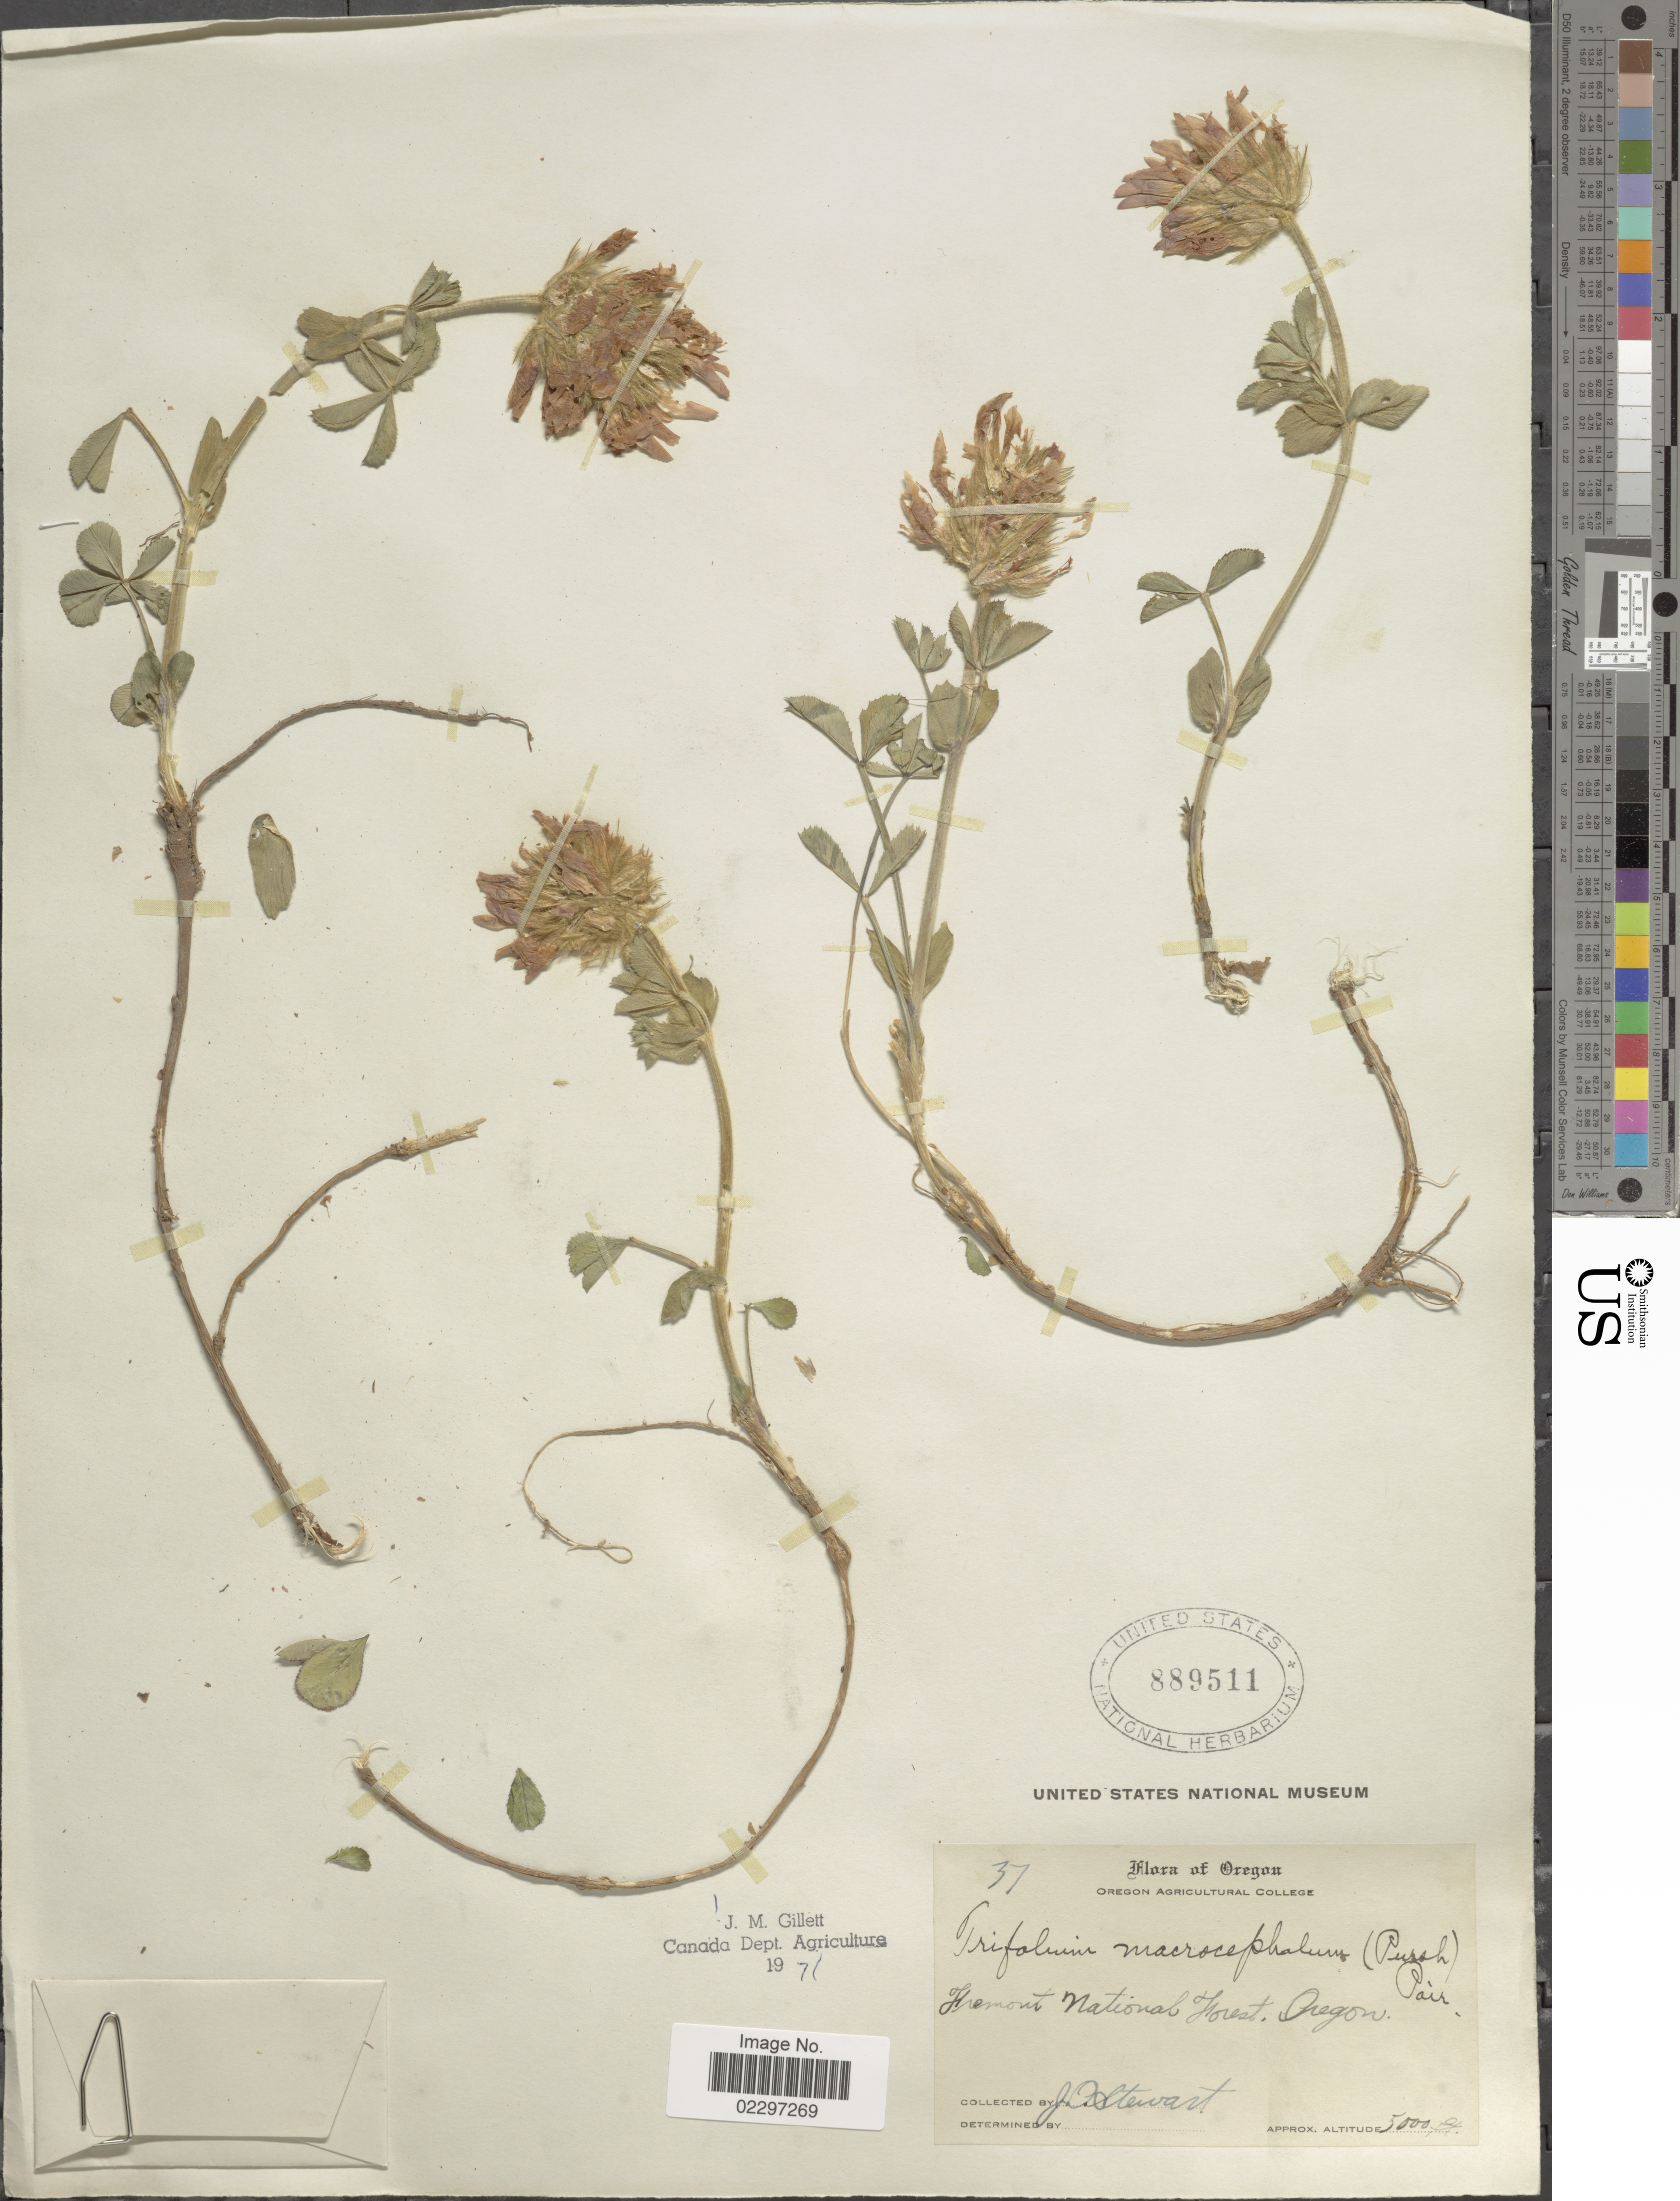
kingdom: Plantae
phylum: Tracheophyta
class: Magnoliopsida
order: Fabales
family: Fabaceae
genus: Trifolium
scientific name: Trifolium macrocephalum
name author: (Pursh) Poir.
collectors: J. Stewart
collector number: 37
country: United States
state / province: Oregon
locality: Fremont National Forest.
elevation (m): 1524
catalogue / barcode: US 889511